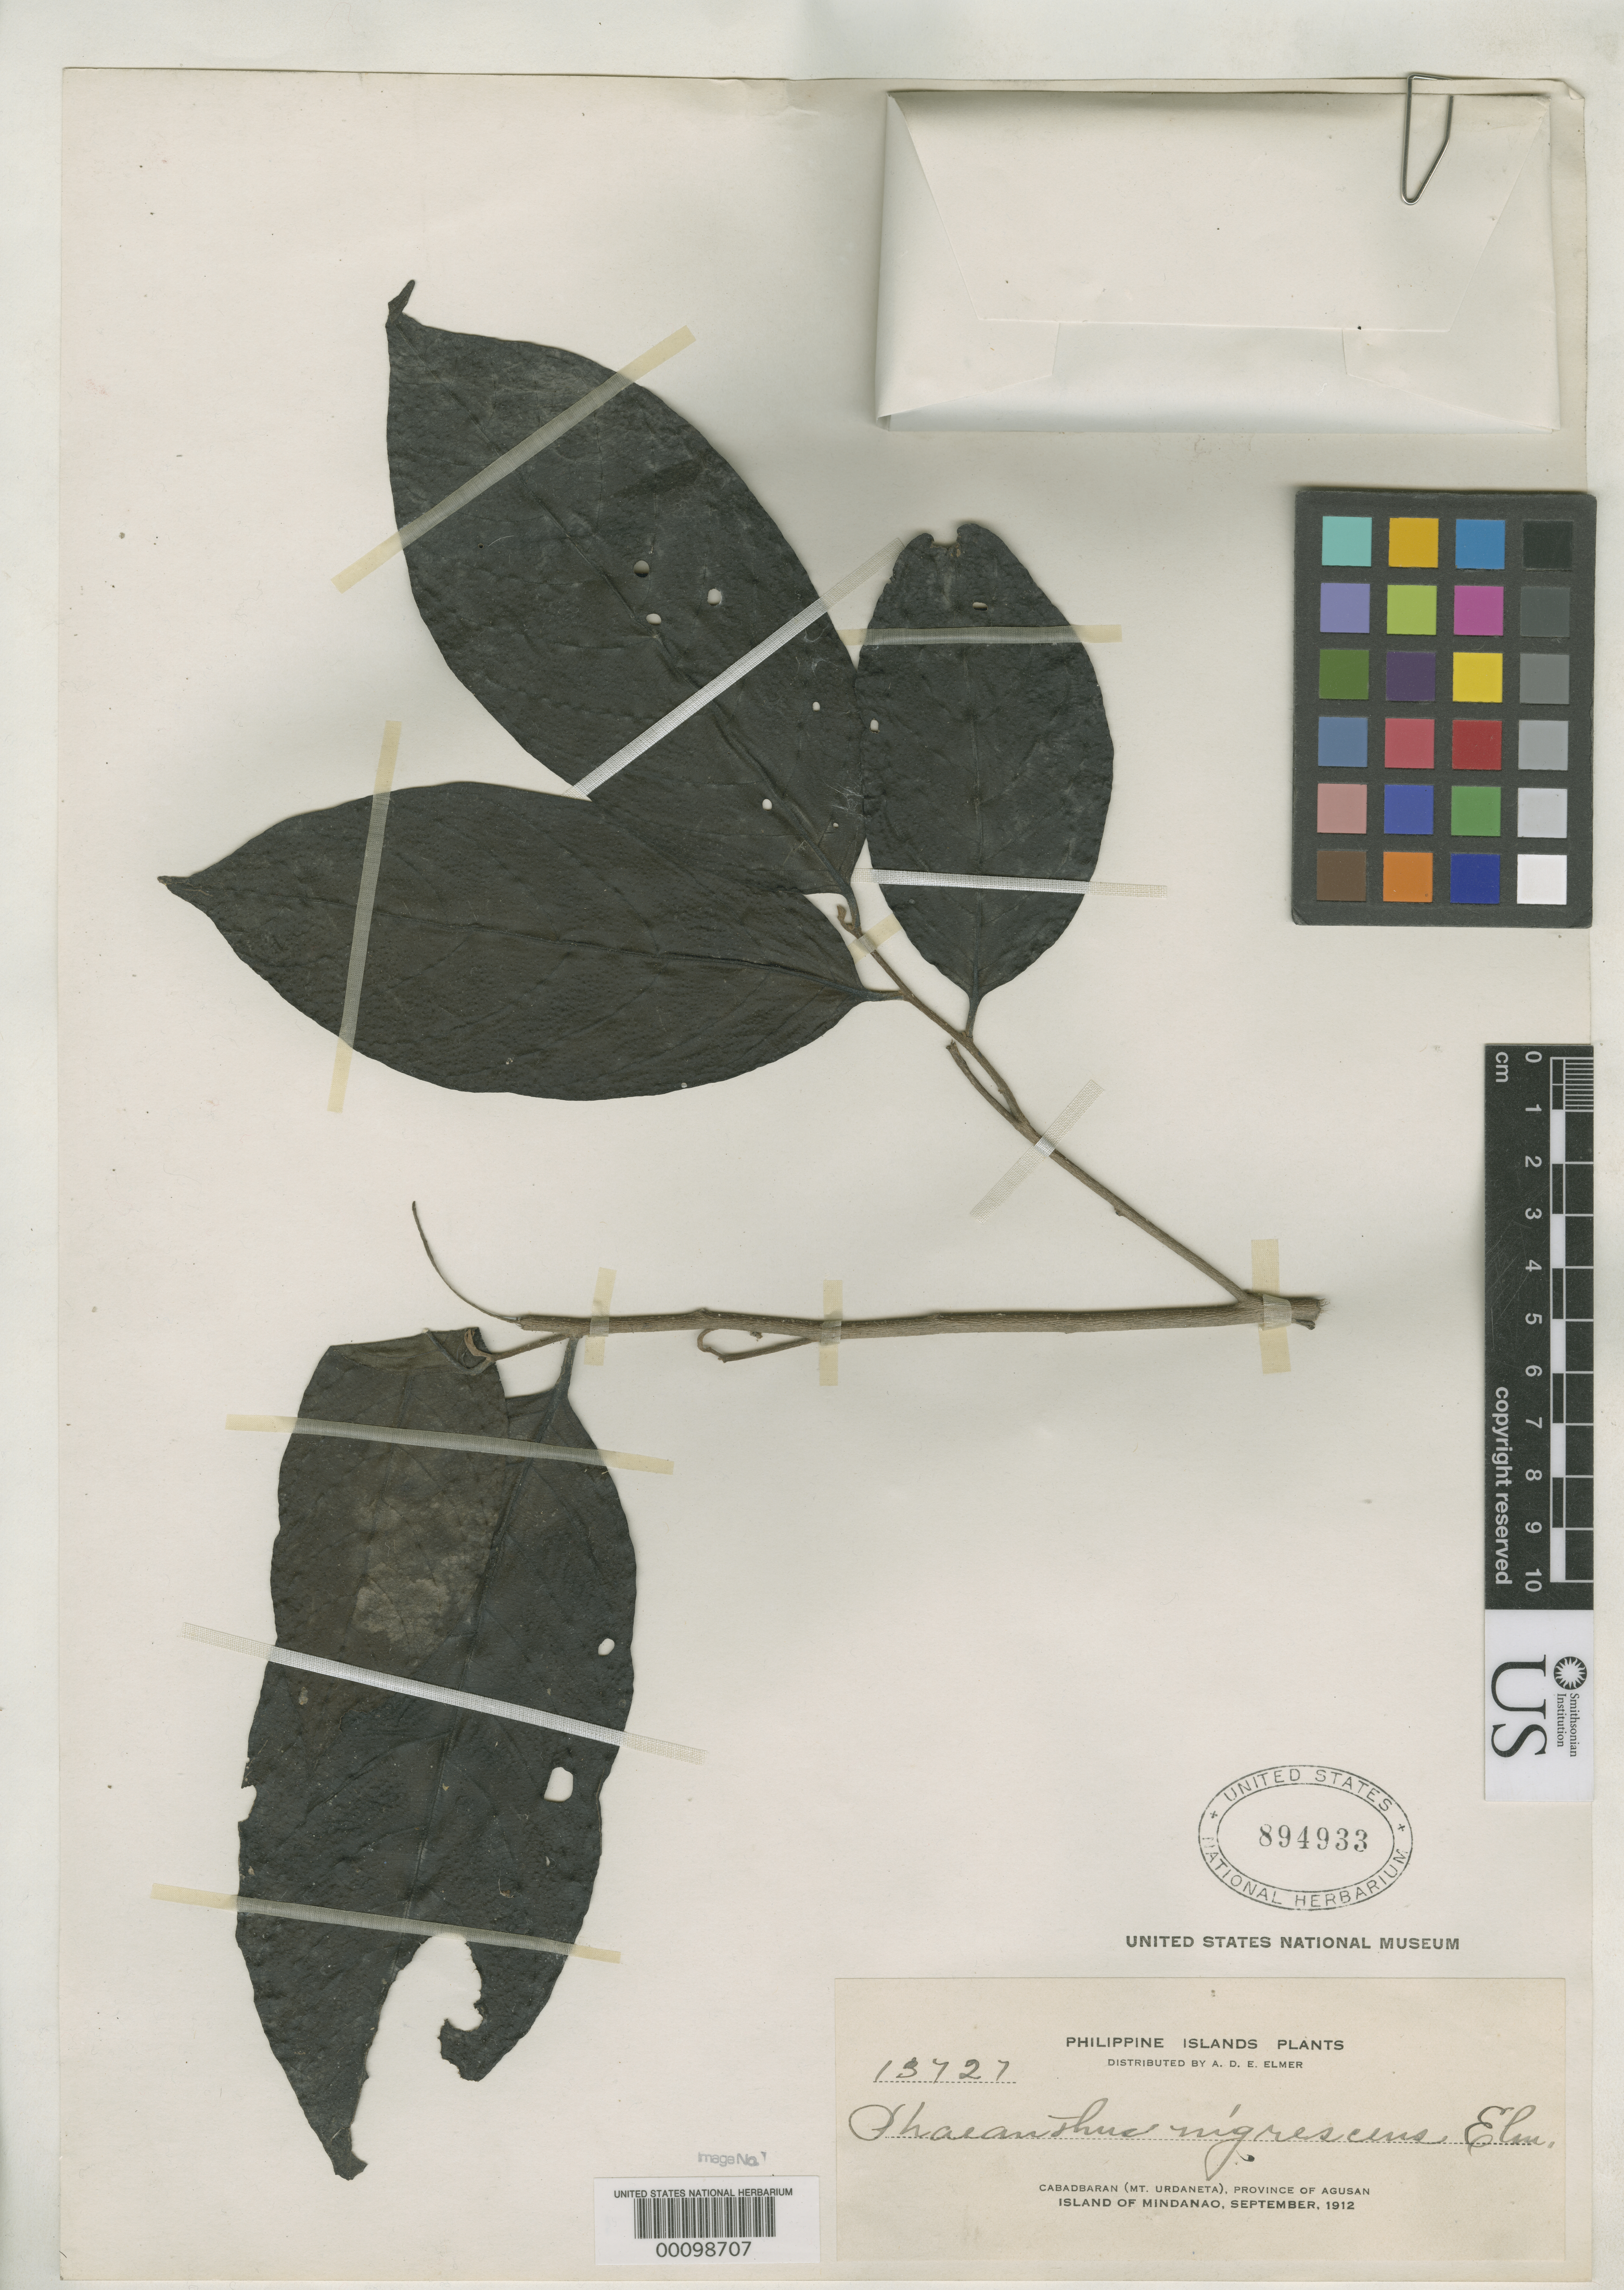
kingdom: Plantae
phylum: Tracheophyta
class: Magnoliopsida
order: Magnoliales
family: Annonaceae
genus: Phaeanthus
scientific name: Phaeanthus nigrescens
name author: Elmer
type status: Isotype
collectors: A. D. E. Elmer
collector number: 13727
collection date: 1912-07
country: Philippines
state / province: Caraga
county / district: Agusan del Norte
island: Mindanao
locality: Cabadbaran (Mt. Urdaneta), province of Agusan, Island of Mindanao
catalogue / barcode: US 894933